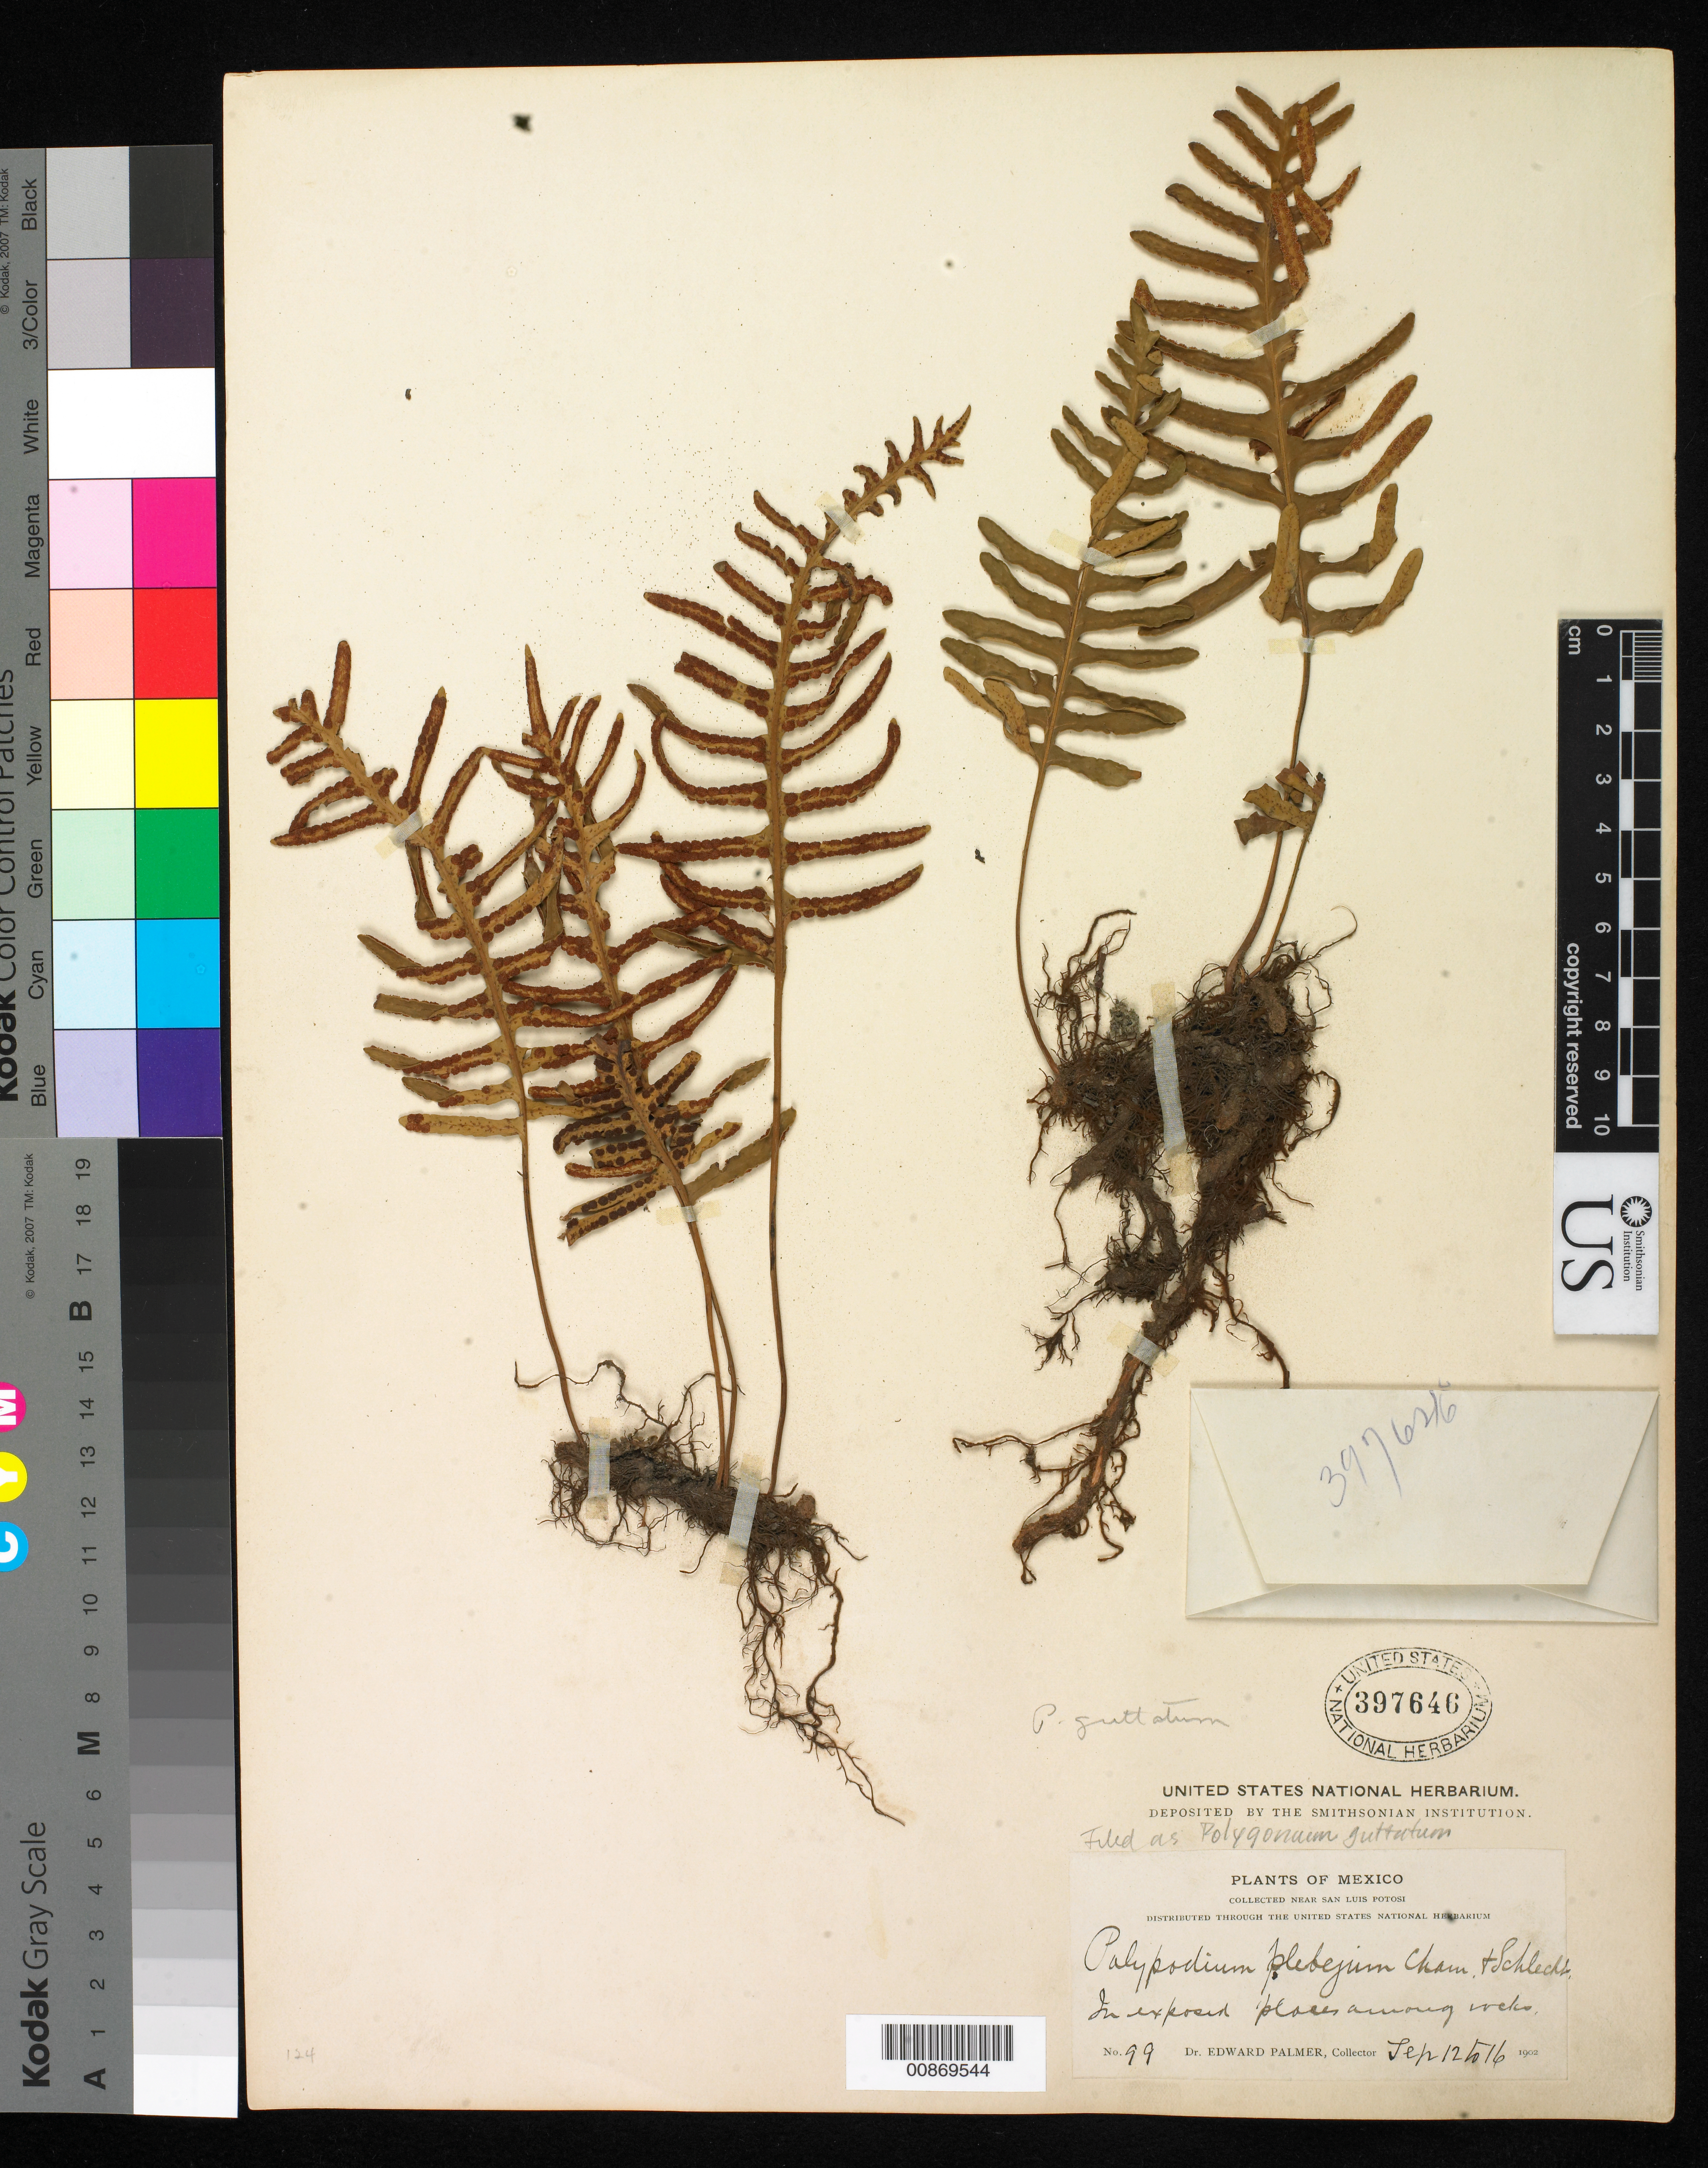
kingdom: Plantae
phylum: Tracheophyta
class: Polypodiopsida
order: Polypodiales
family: Polypodiaceae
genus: Pleopeltis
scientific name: Pleopeltis guttata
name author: (Maxon) E.G. Andrews & Windham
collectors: E. Palmer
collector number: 99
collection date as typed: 12 Sep 1902 to 16 Sep 1902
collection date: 1902-09-12/1902-09-16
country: Mexico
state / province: San Luis Potosí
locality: Near San Luis Potosí.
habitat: In exposed places among rocks.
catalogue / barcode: US 397646